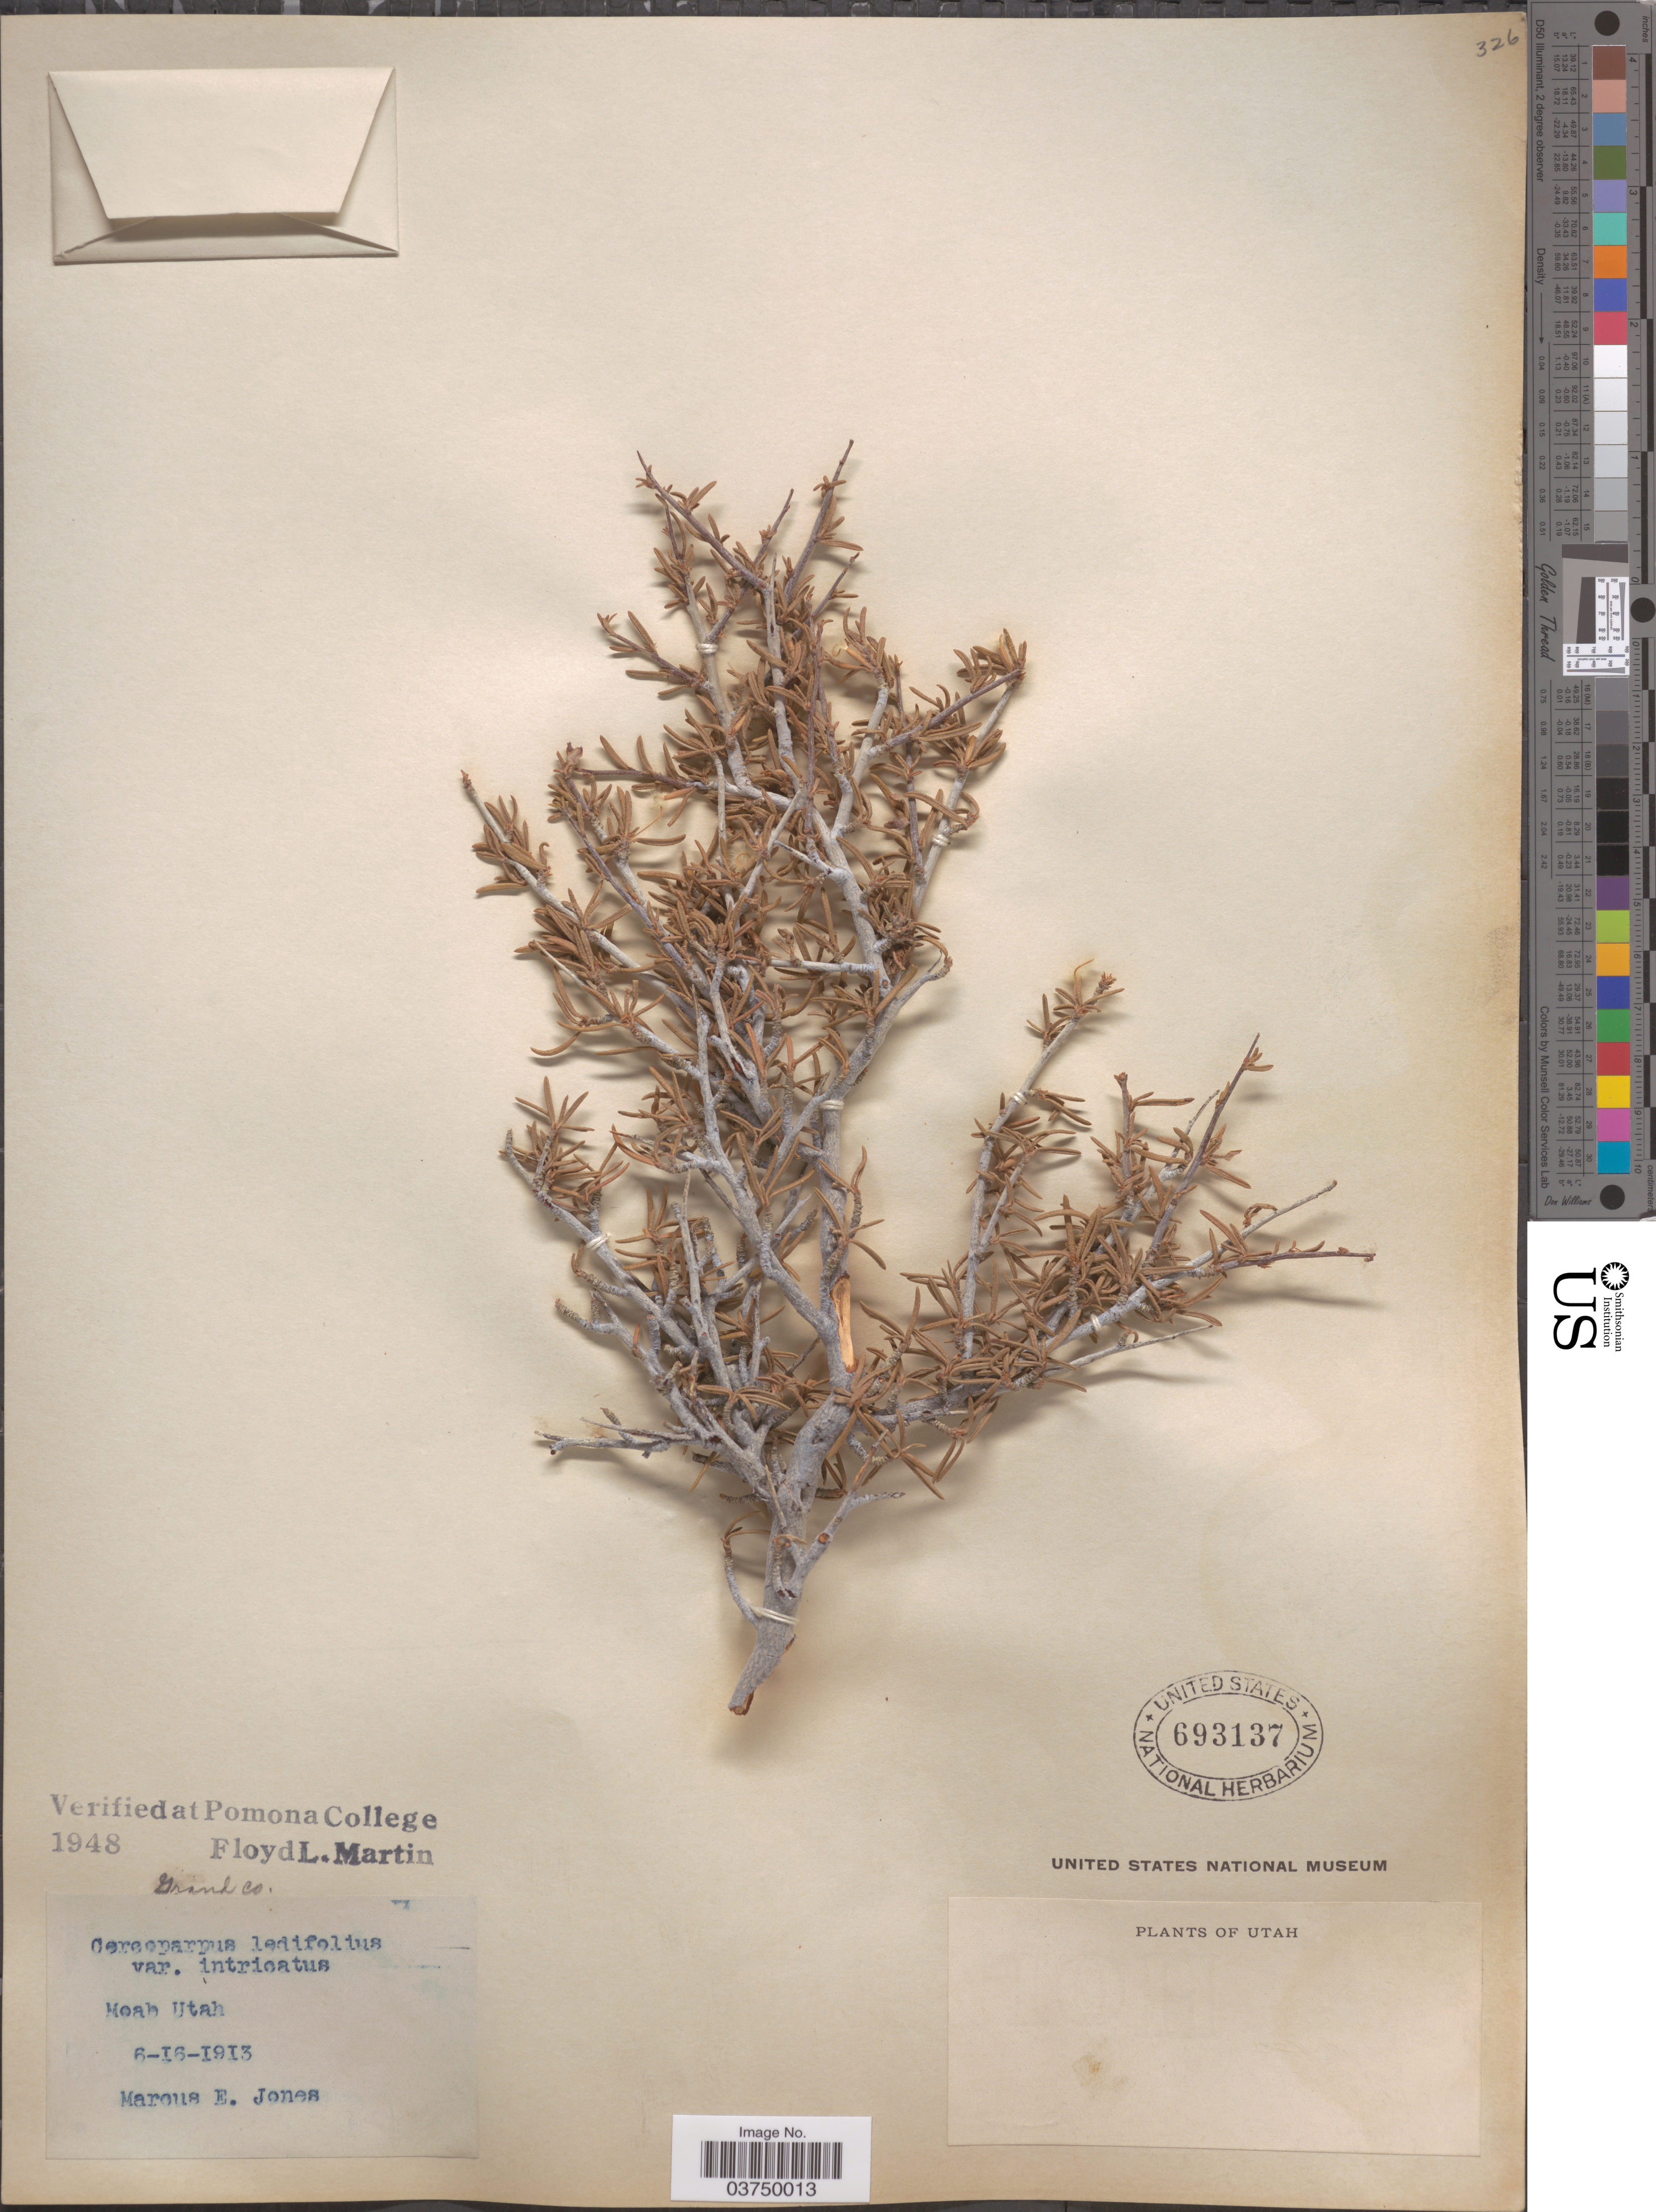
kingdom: Plantae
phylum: Tracheophyta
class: Magnoliopsida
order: Rosales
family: Rosaceae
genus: Cercocarpus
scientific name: Cercocarpus ledifolius var. intricatus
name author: Nutt.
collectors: M. E. Jones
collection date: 1913-06-16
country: United States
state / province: Utah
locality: Moab.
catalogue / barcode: US 693137